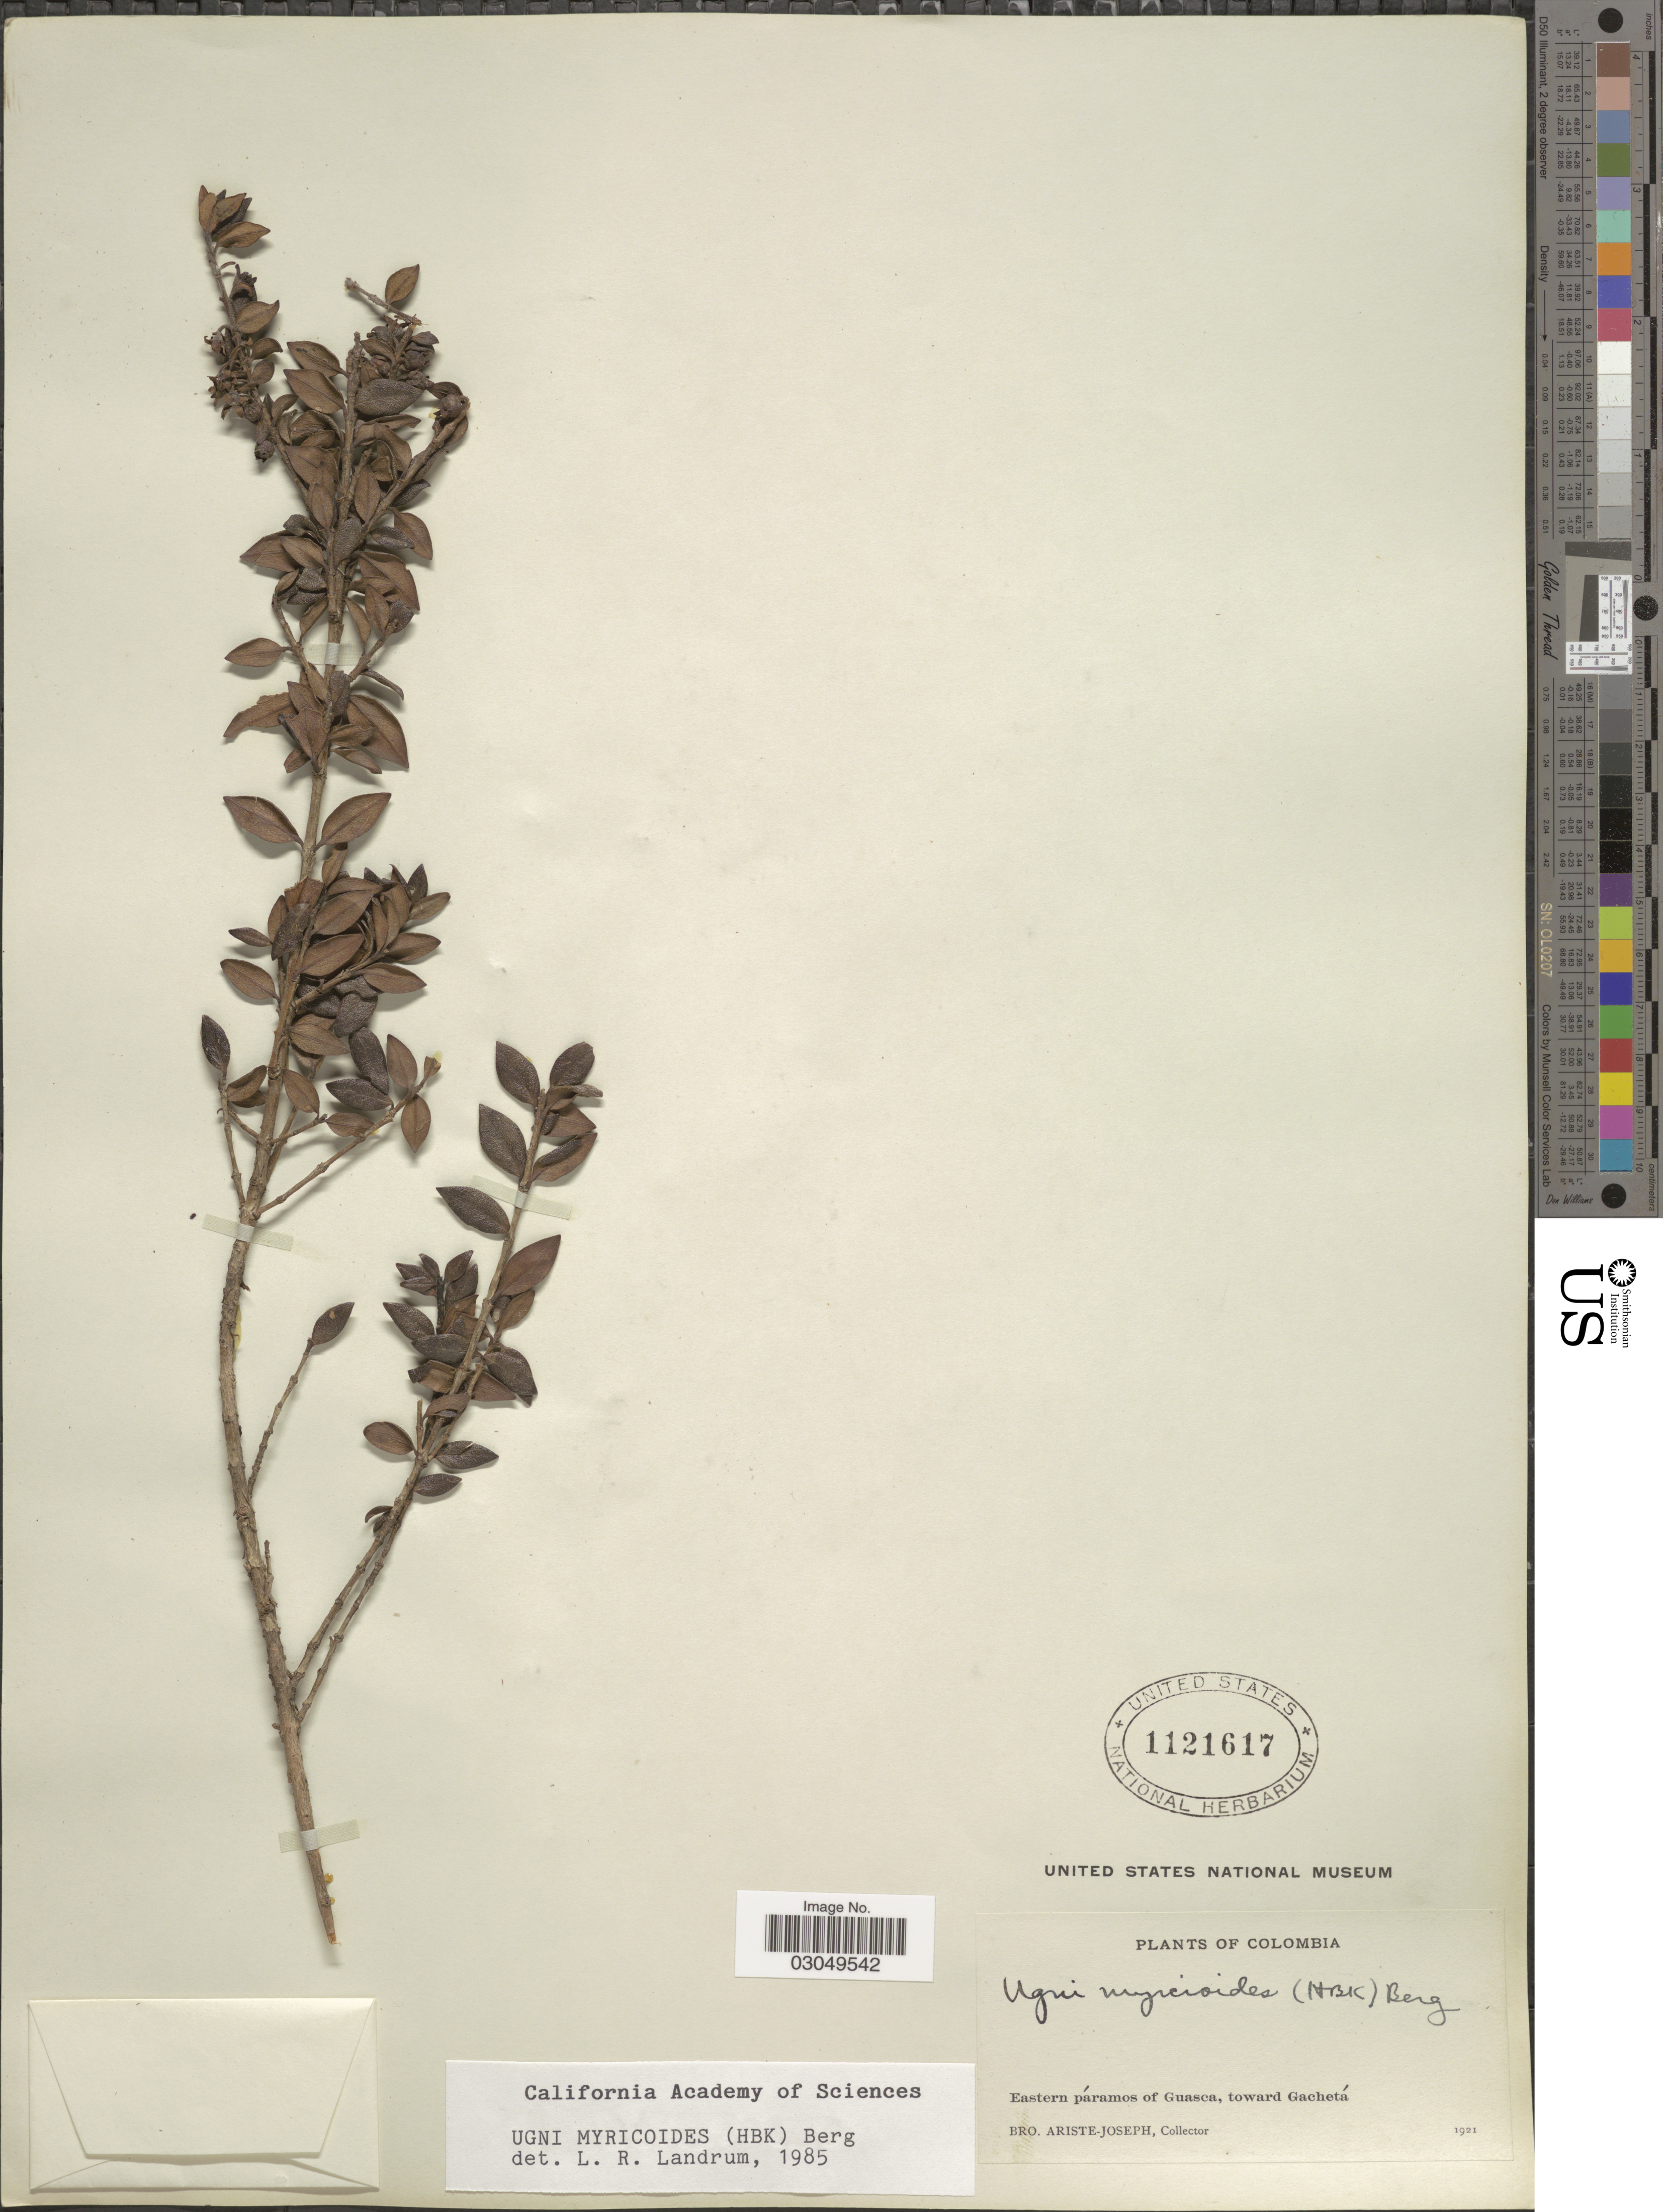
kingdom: Plantae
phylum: Tracheophyta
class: Magnoliopsida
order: Myrtales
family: Myrtaceae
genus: Ugni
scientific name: Ugni myricoides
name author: (Kunth) O. Berg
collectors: Bro. Ariste-Joseph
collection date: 1921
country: Colombia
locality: Eastern páramos of Guasca, toward Gachetá.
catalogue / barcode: US 1121617